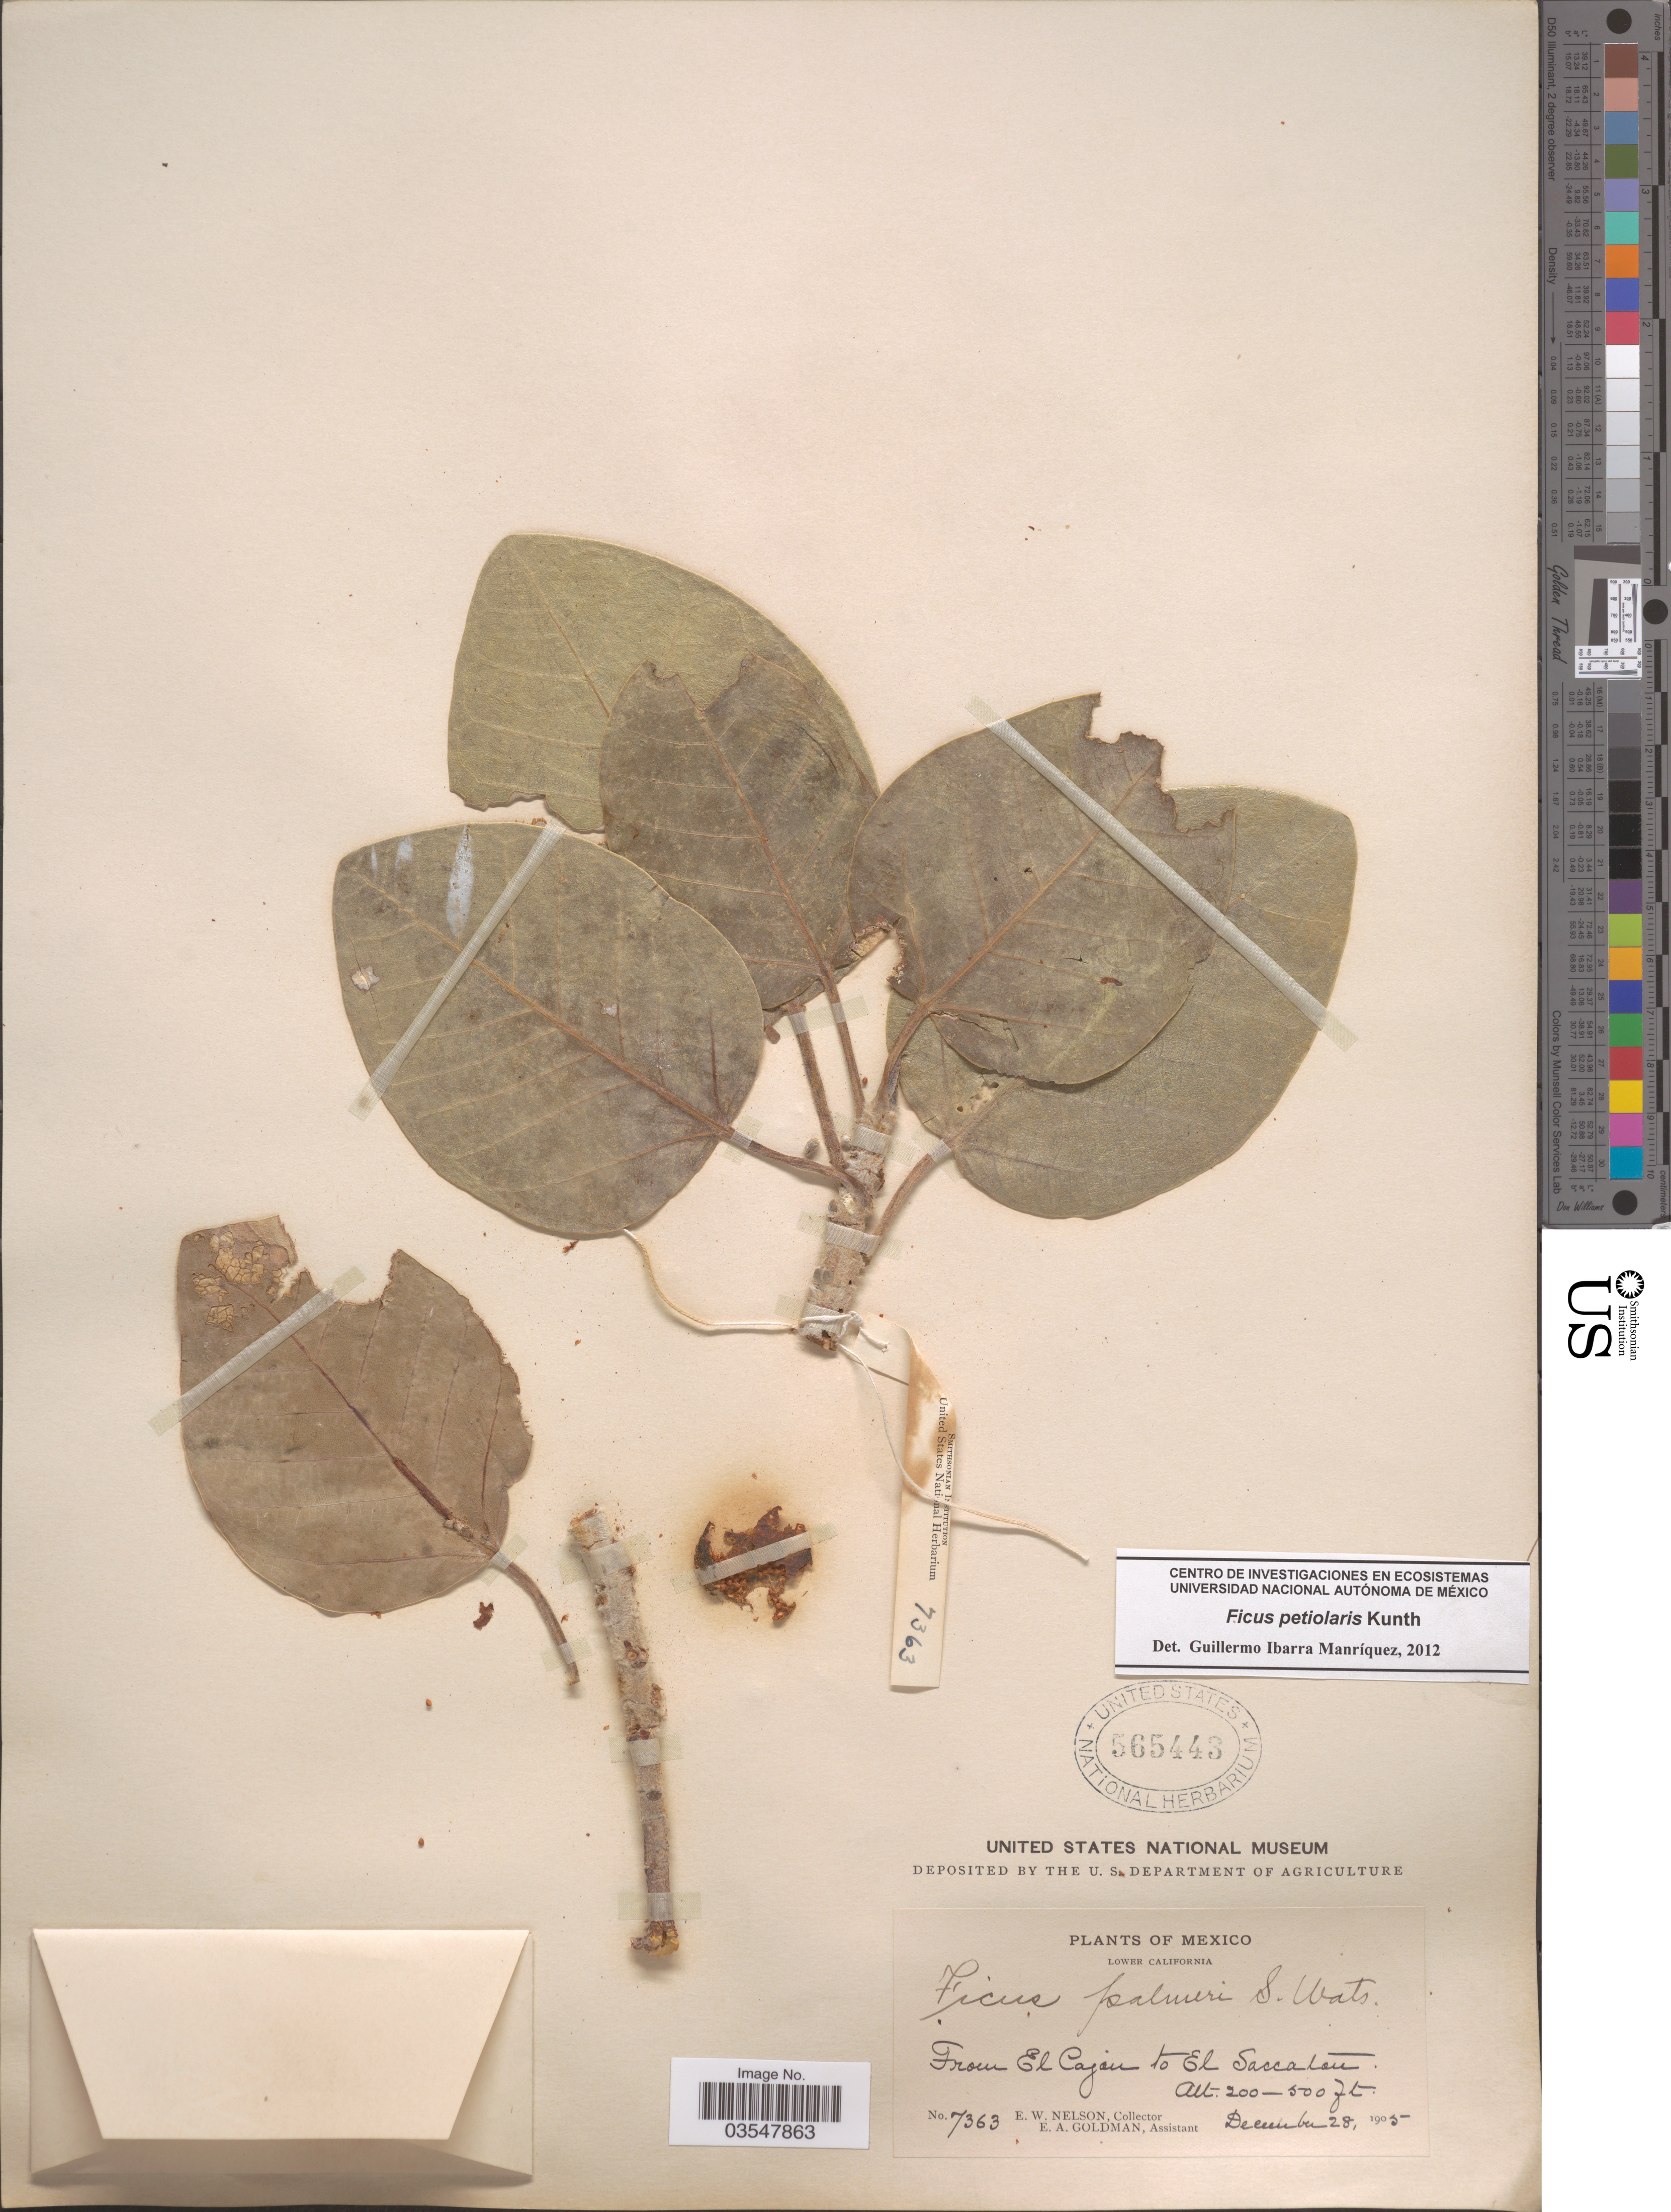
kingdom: Plantae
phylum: Tracheophyta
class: Magnoliopsida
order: Rosales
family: Moraceae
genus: Ficus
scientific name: Ficus petiolaris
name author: Kunth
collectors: E. W. Nelson & E. A. Goldman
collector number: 7363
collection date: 1905-12-28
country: Mexico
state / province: Baja California Sur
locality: Lower California. From El Cajan to El Saccaton.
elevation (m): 61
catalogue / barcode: US 565443